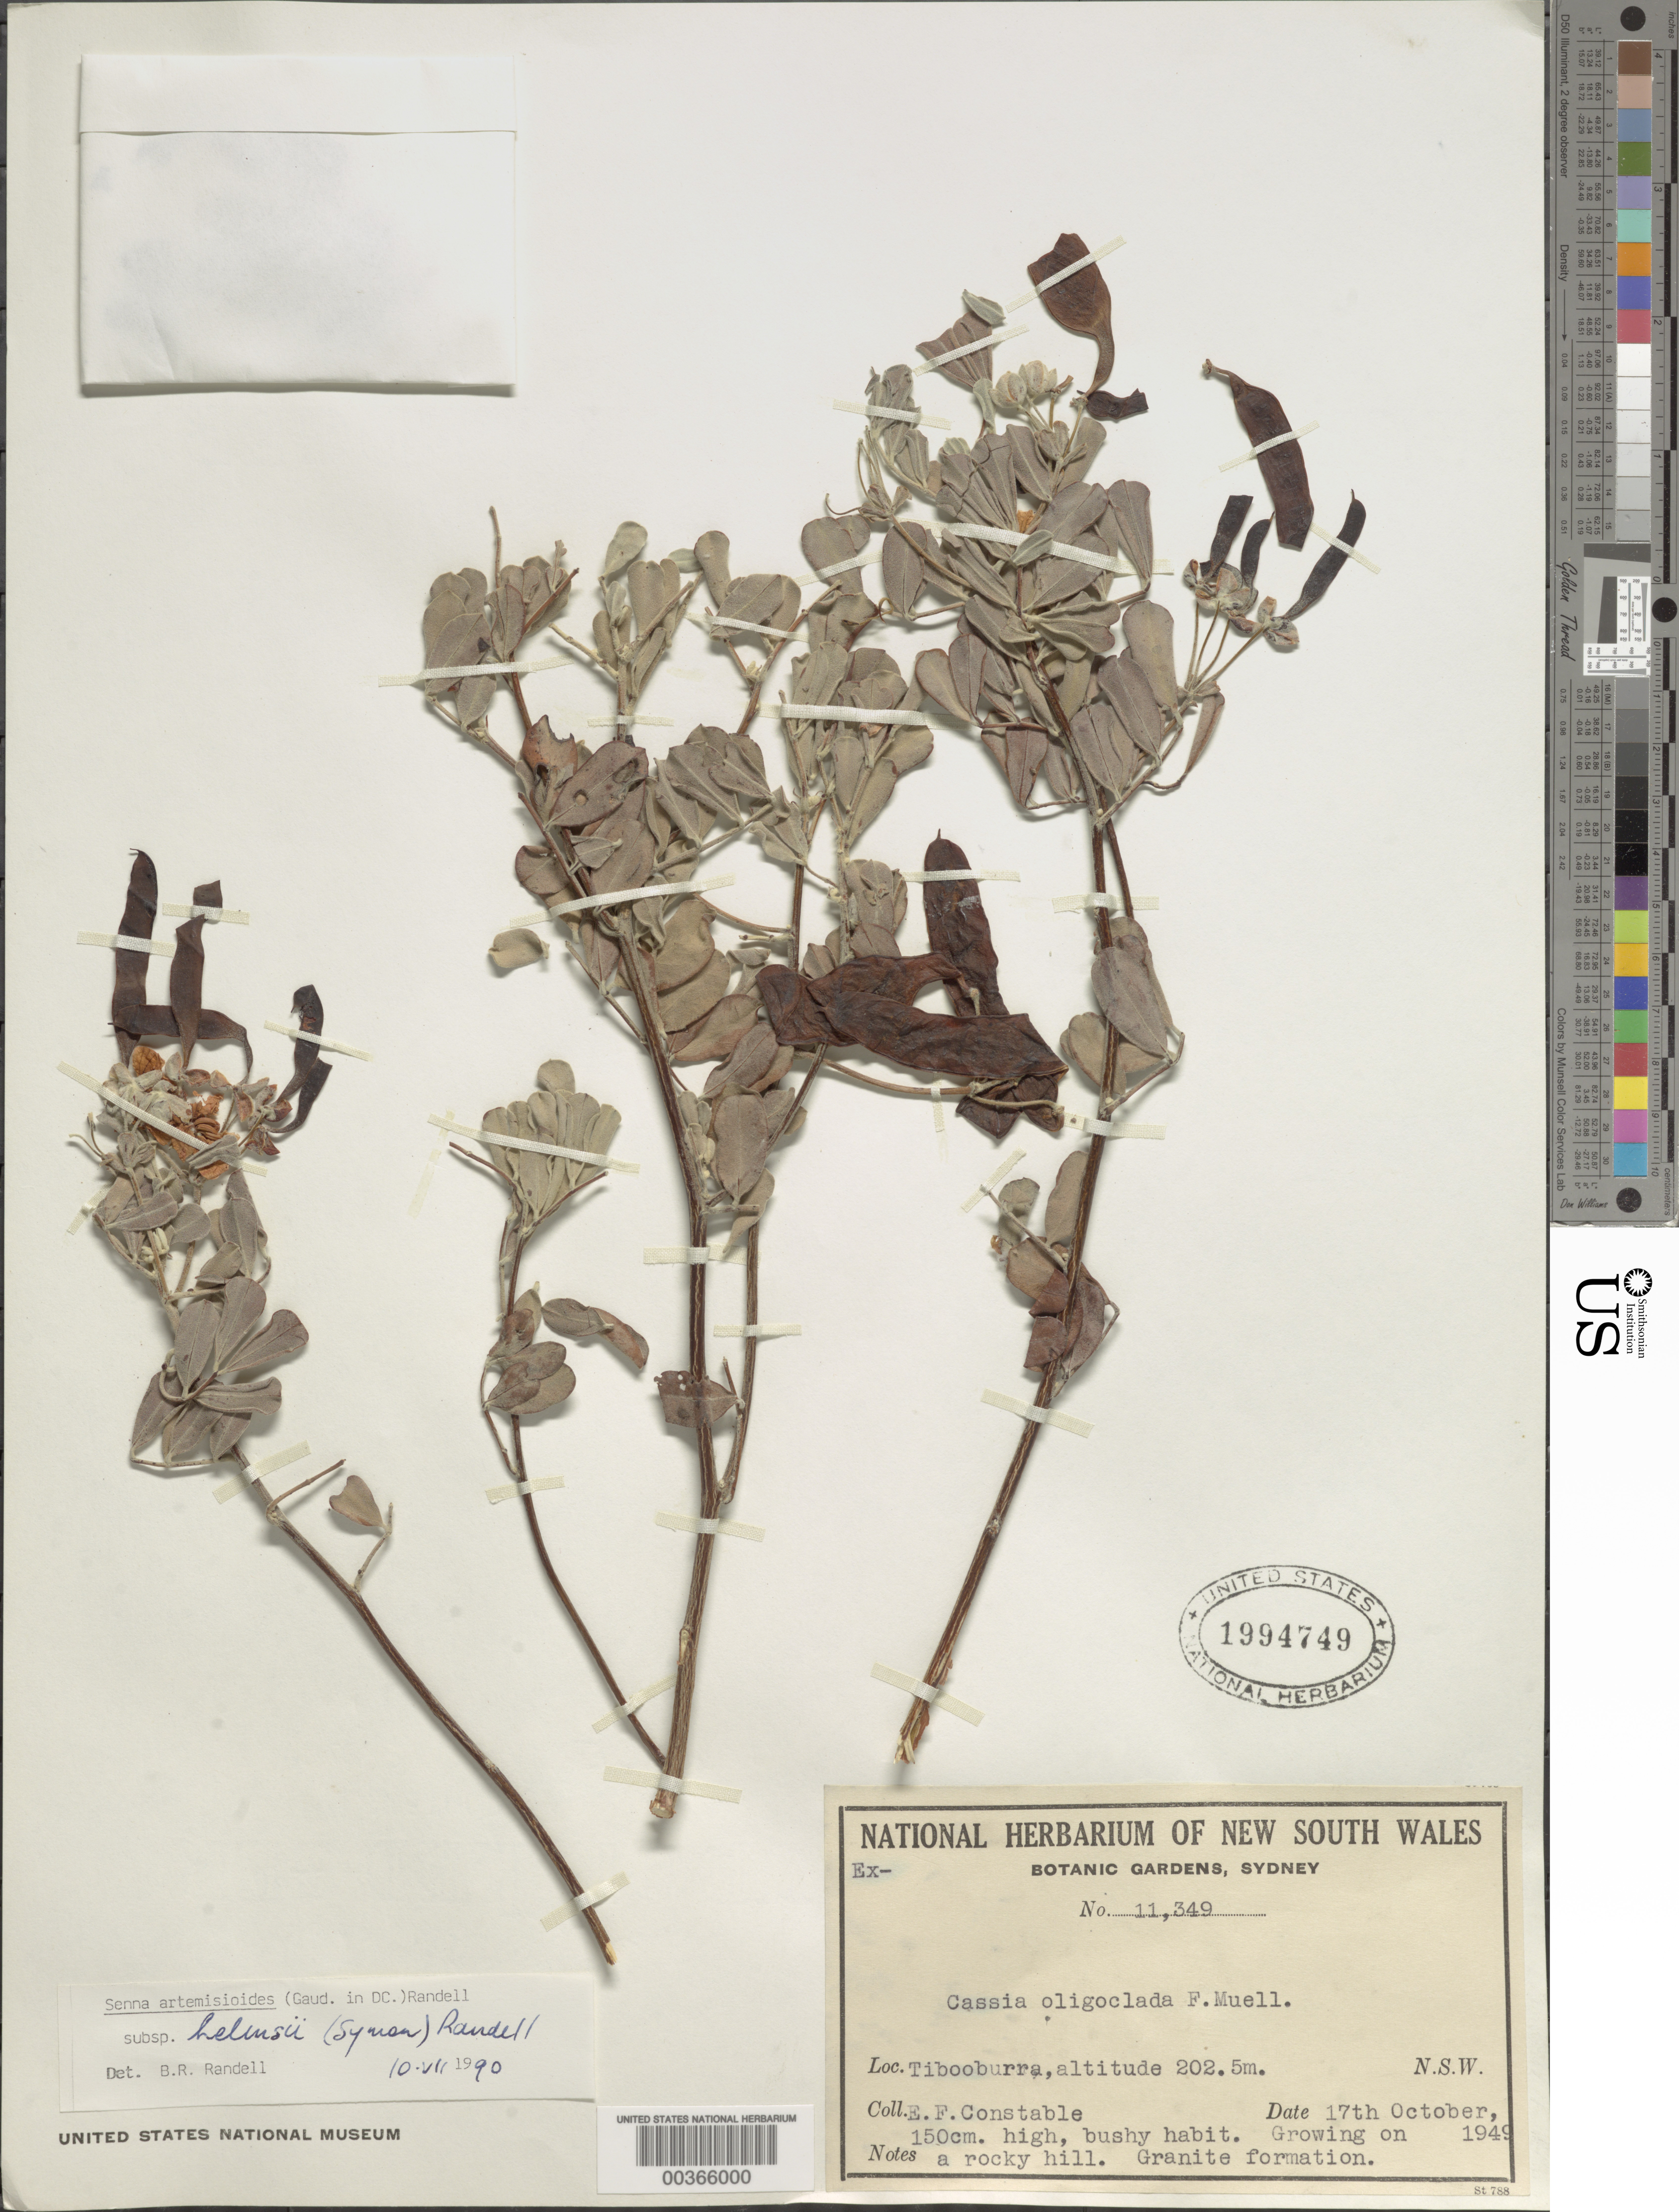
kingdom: Plantae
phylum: Tracheophyta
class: Magnoliopsida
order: Fabales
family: Fabaceae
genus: Senna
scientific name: Senna artemisioides subsp. helmsii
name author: (Symon) Randell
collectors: E. F. Constable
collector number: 11349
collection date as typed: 17 Oct 1949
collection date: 1949-10-17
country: Australia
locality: Tibooburra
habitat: On rocky hill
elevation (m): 202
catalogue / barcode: US 1994749